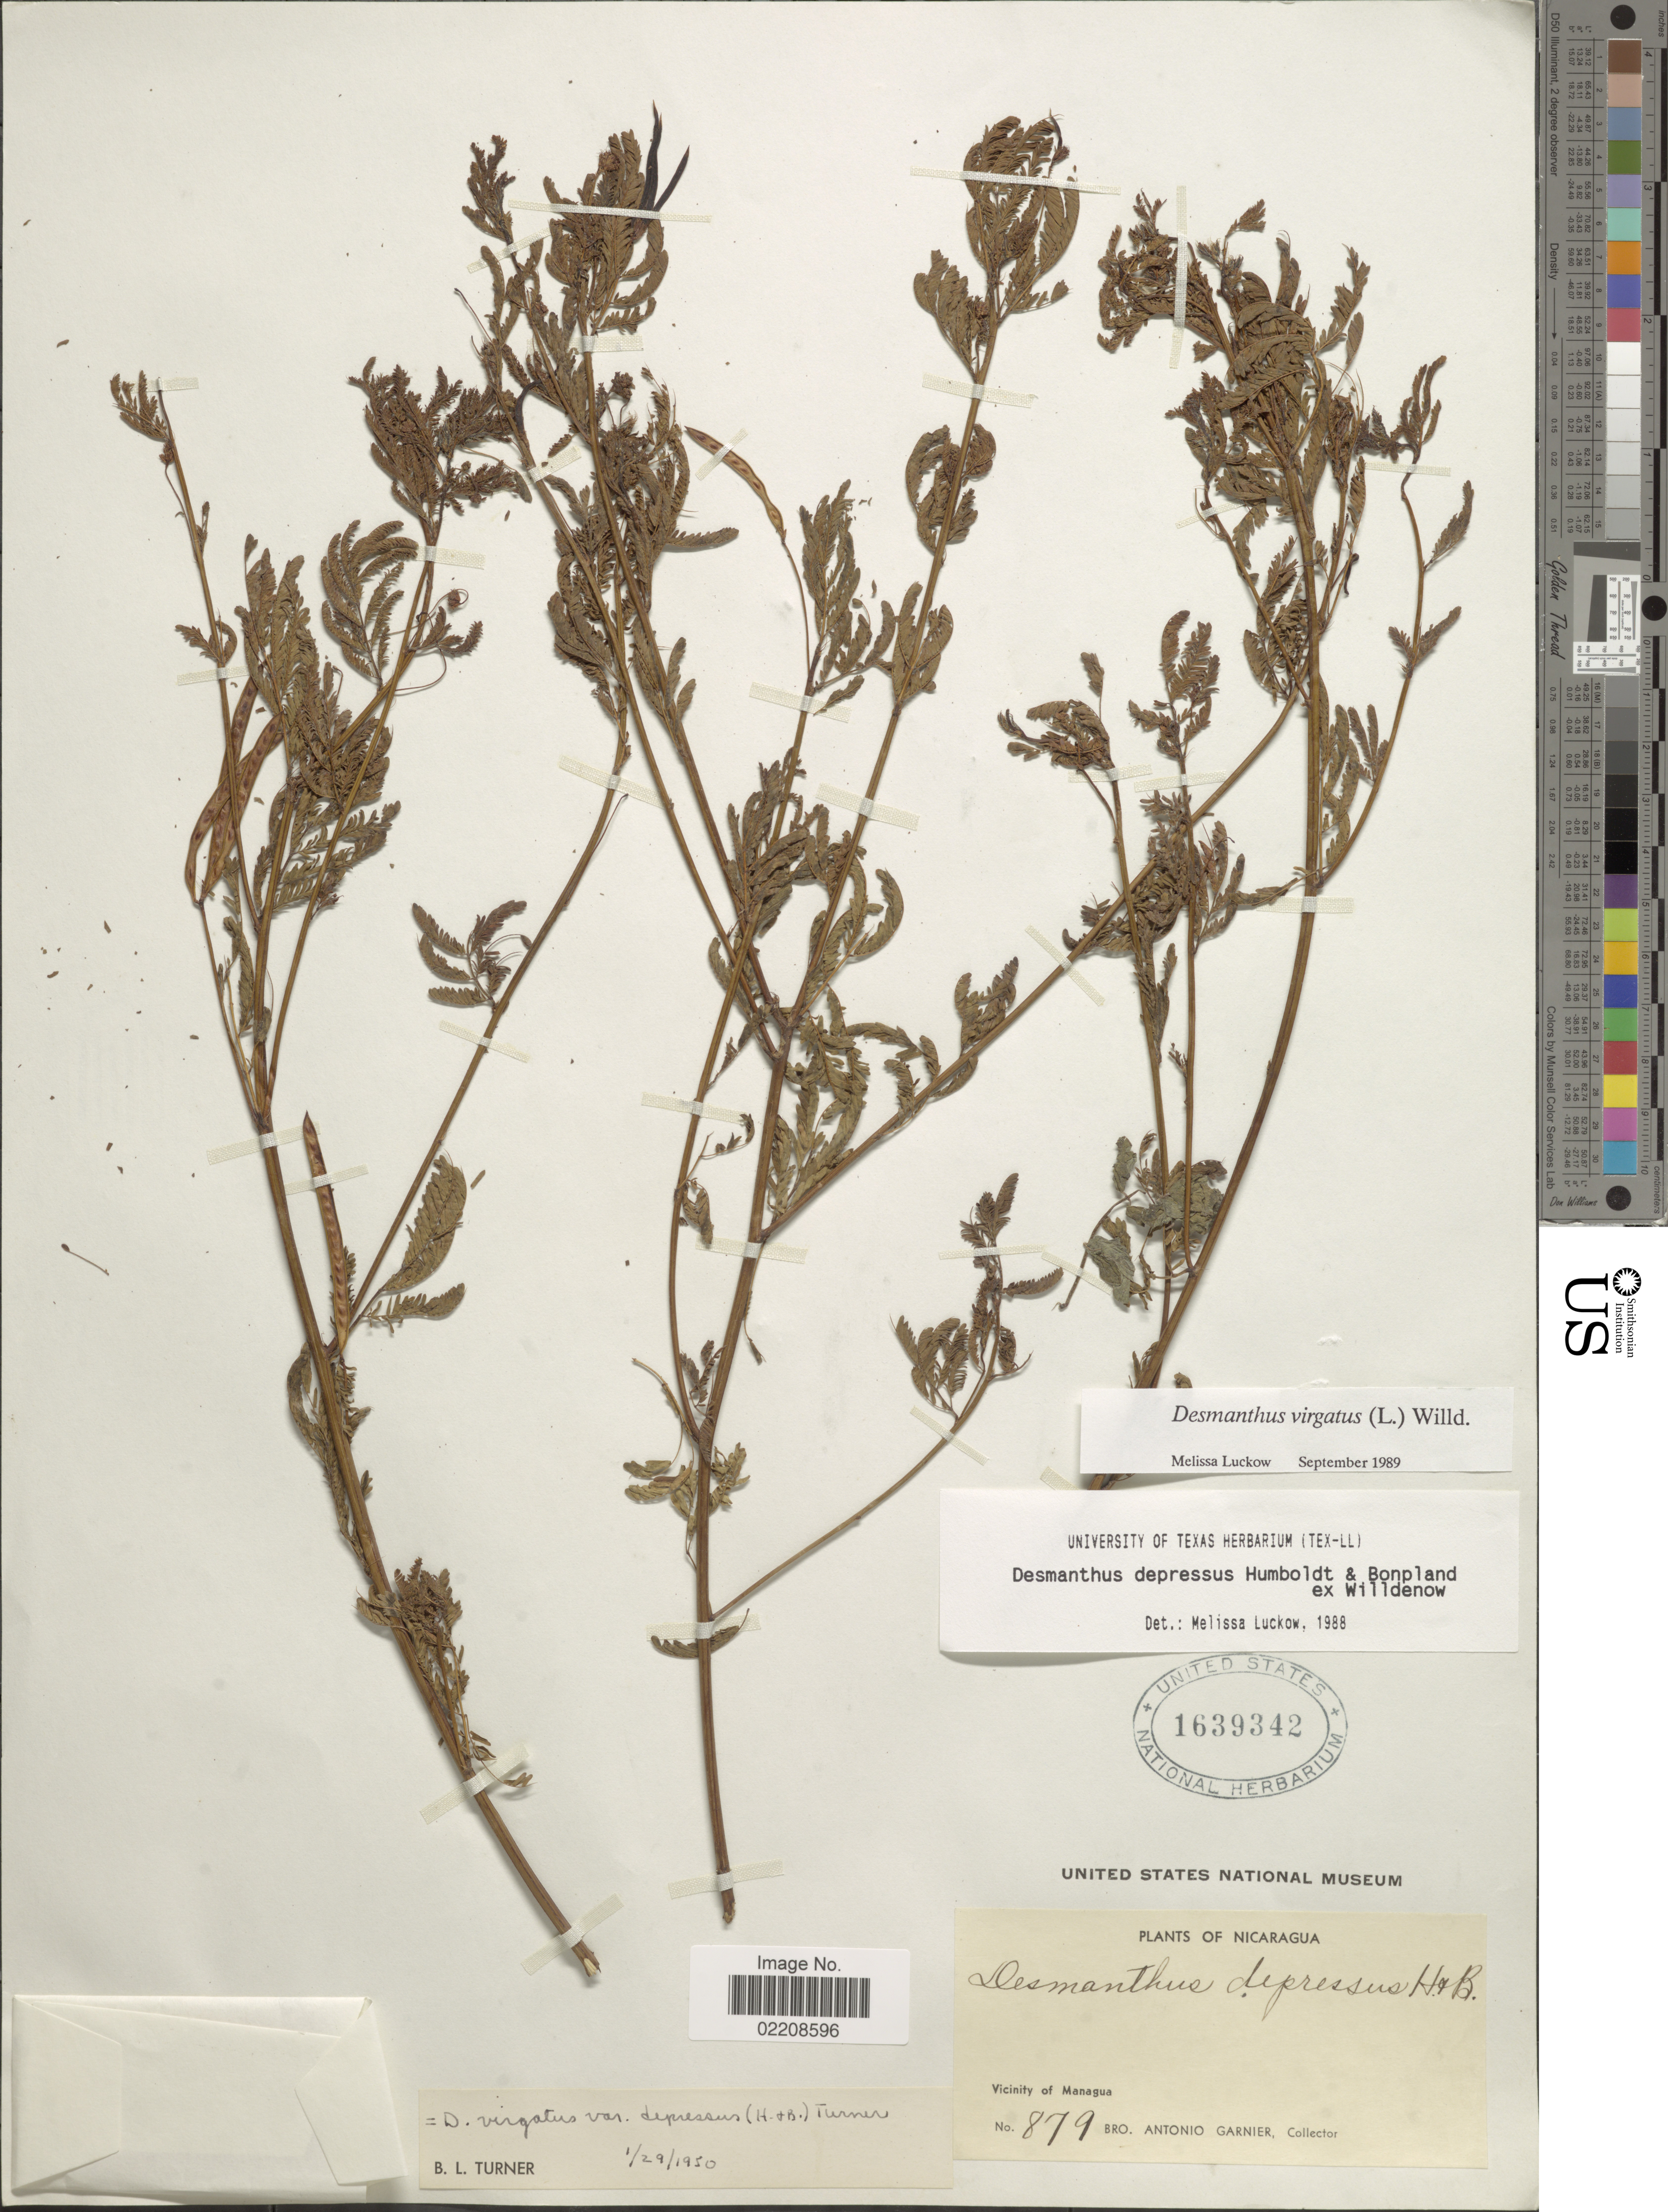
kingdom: Plantae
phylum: Tracheophyta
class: Magnoliopsida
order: Fabales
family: Fabaceae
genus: Desmanthus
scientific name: Desmanthus virgatus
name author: (L.) Willd.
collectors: Bro. A. Garnier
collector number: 879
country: Nicaragua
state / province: Managua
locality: Vicinity of Managua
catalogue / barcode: US 1639342